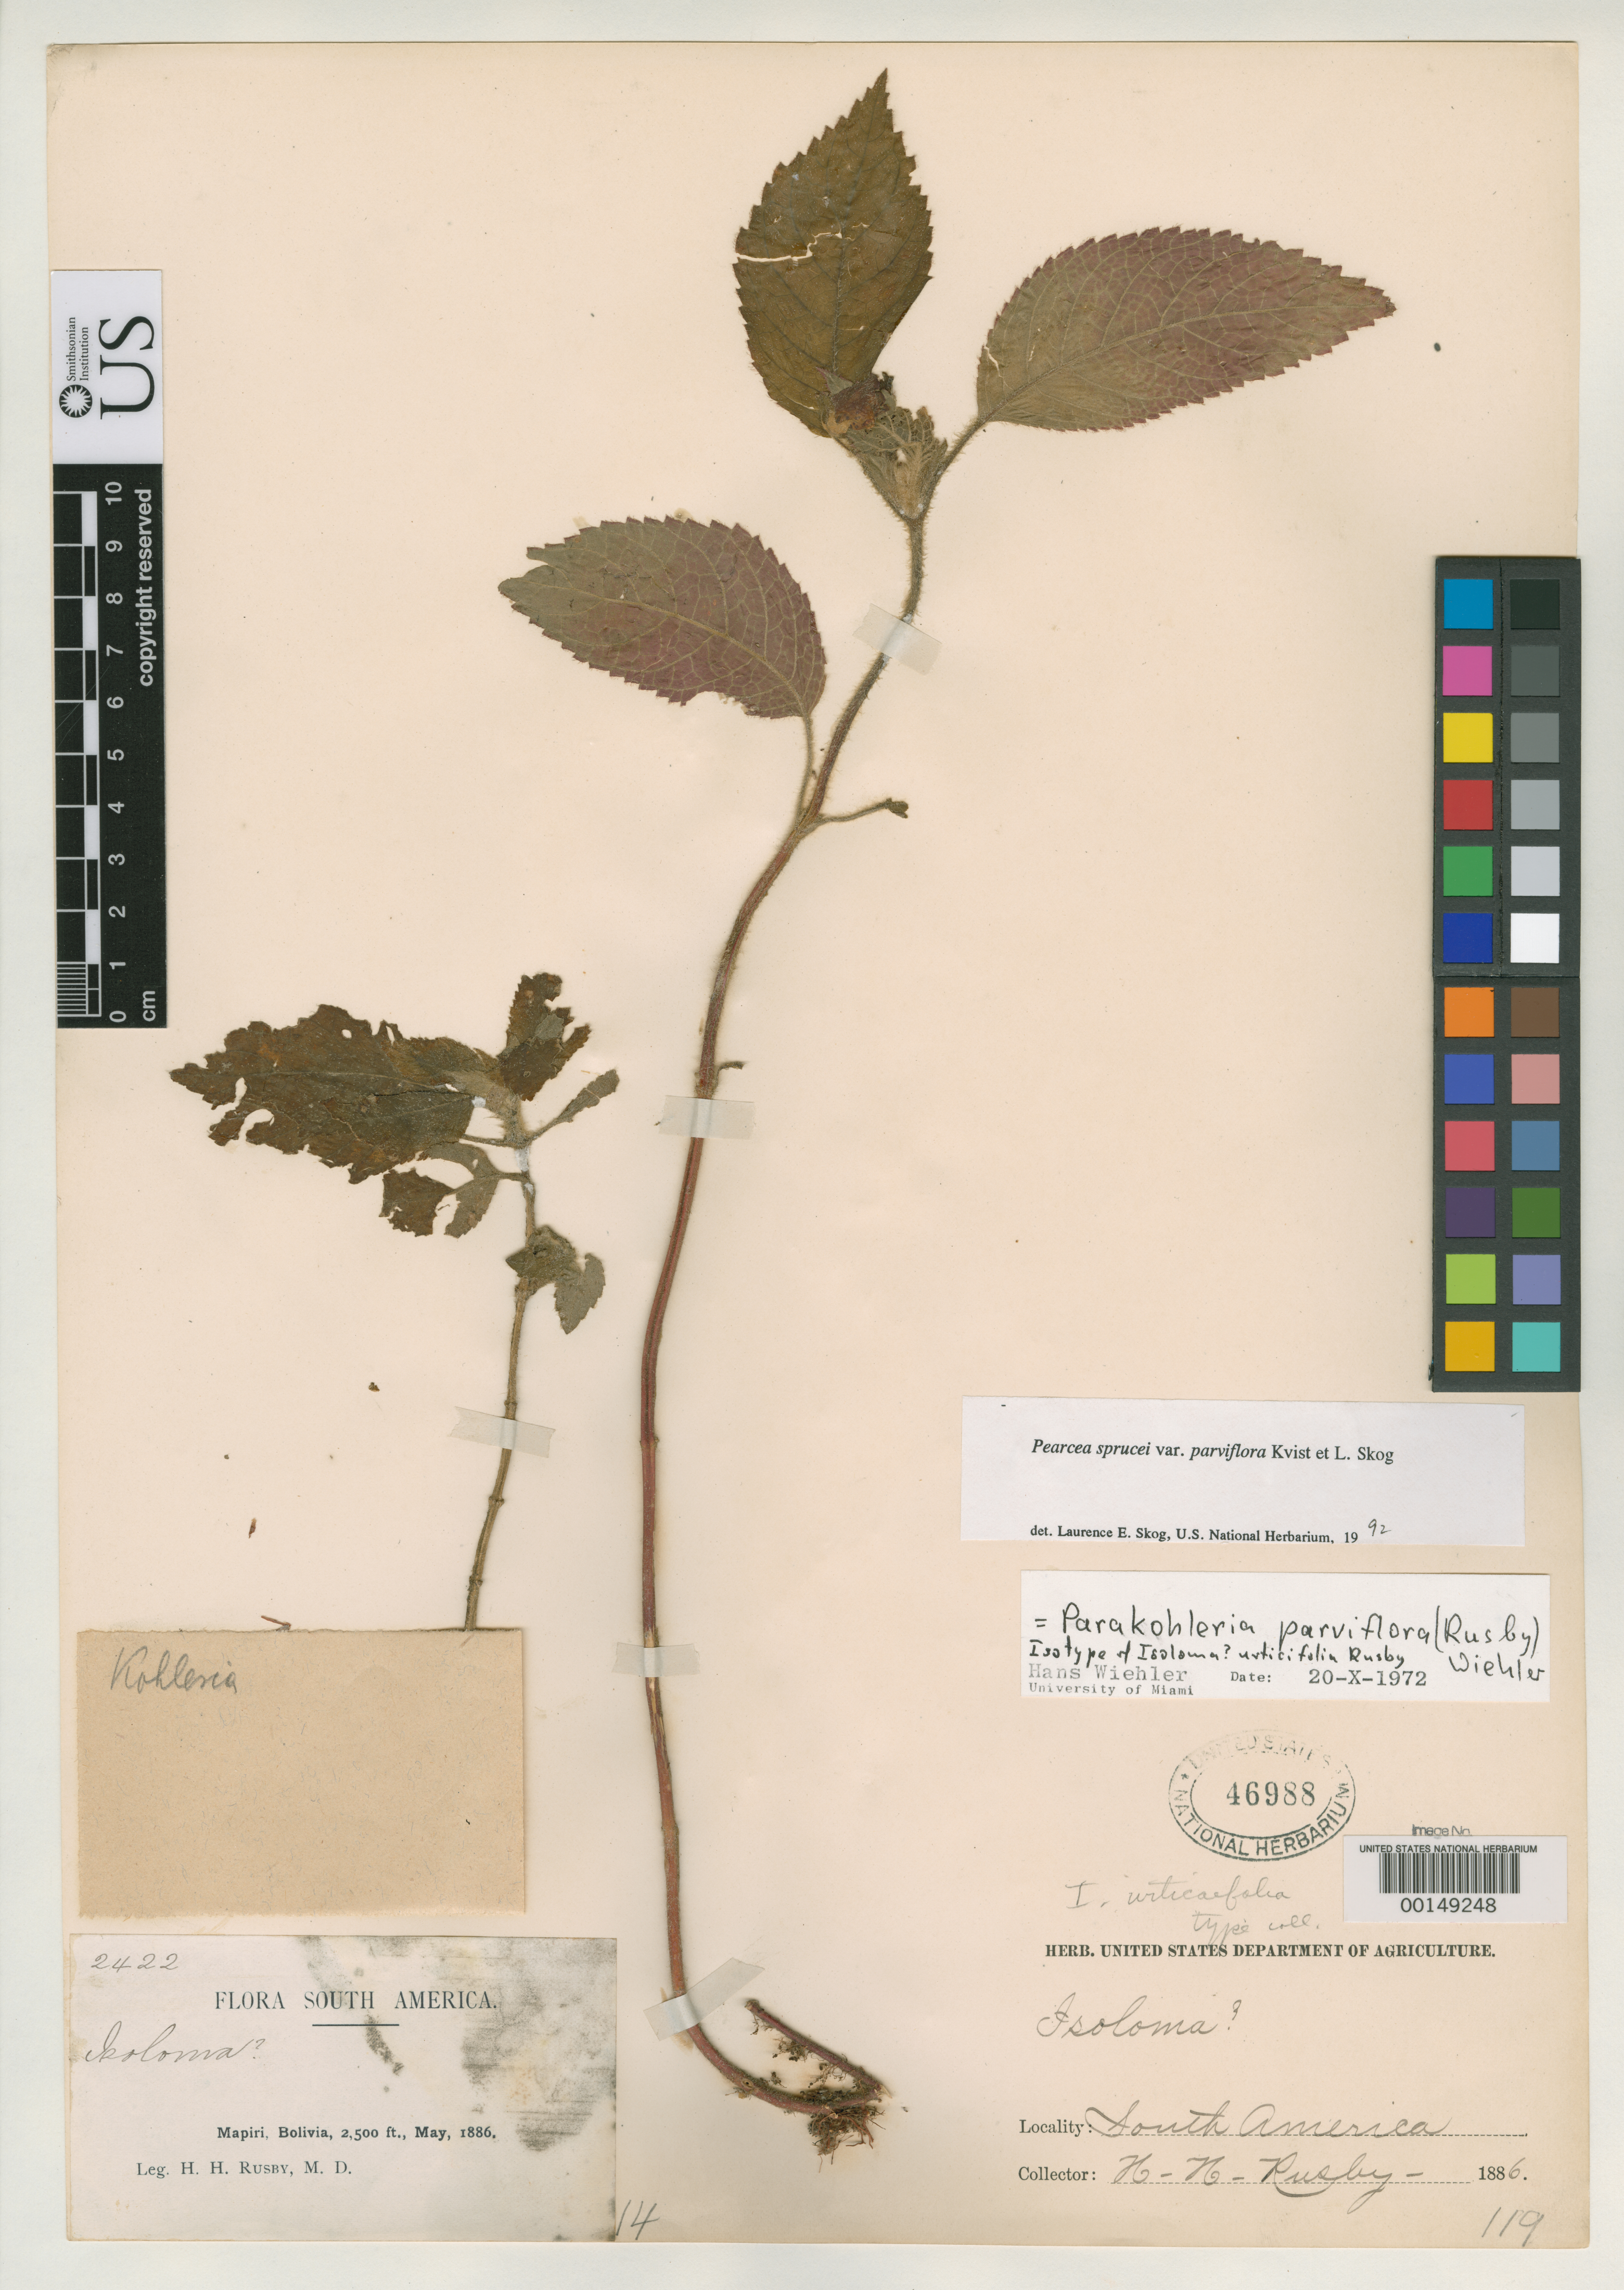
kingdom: Plantae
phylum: Tracheophyta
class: Magnoliopsida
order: Lamiales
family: Gesneriaceae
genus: Isoloma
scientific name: Isoloma urticifolium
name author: Rusby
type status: Isotype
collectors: H. H. Rusby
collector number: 2422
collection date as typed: May 1886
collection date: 1886-05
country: Bolivia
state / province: La Páz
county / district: Larecaja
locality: Mapiri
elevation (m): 762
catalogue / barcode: US 46988